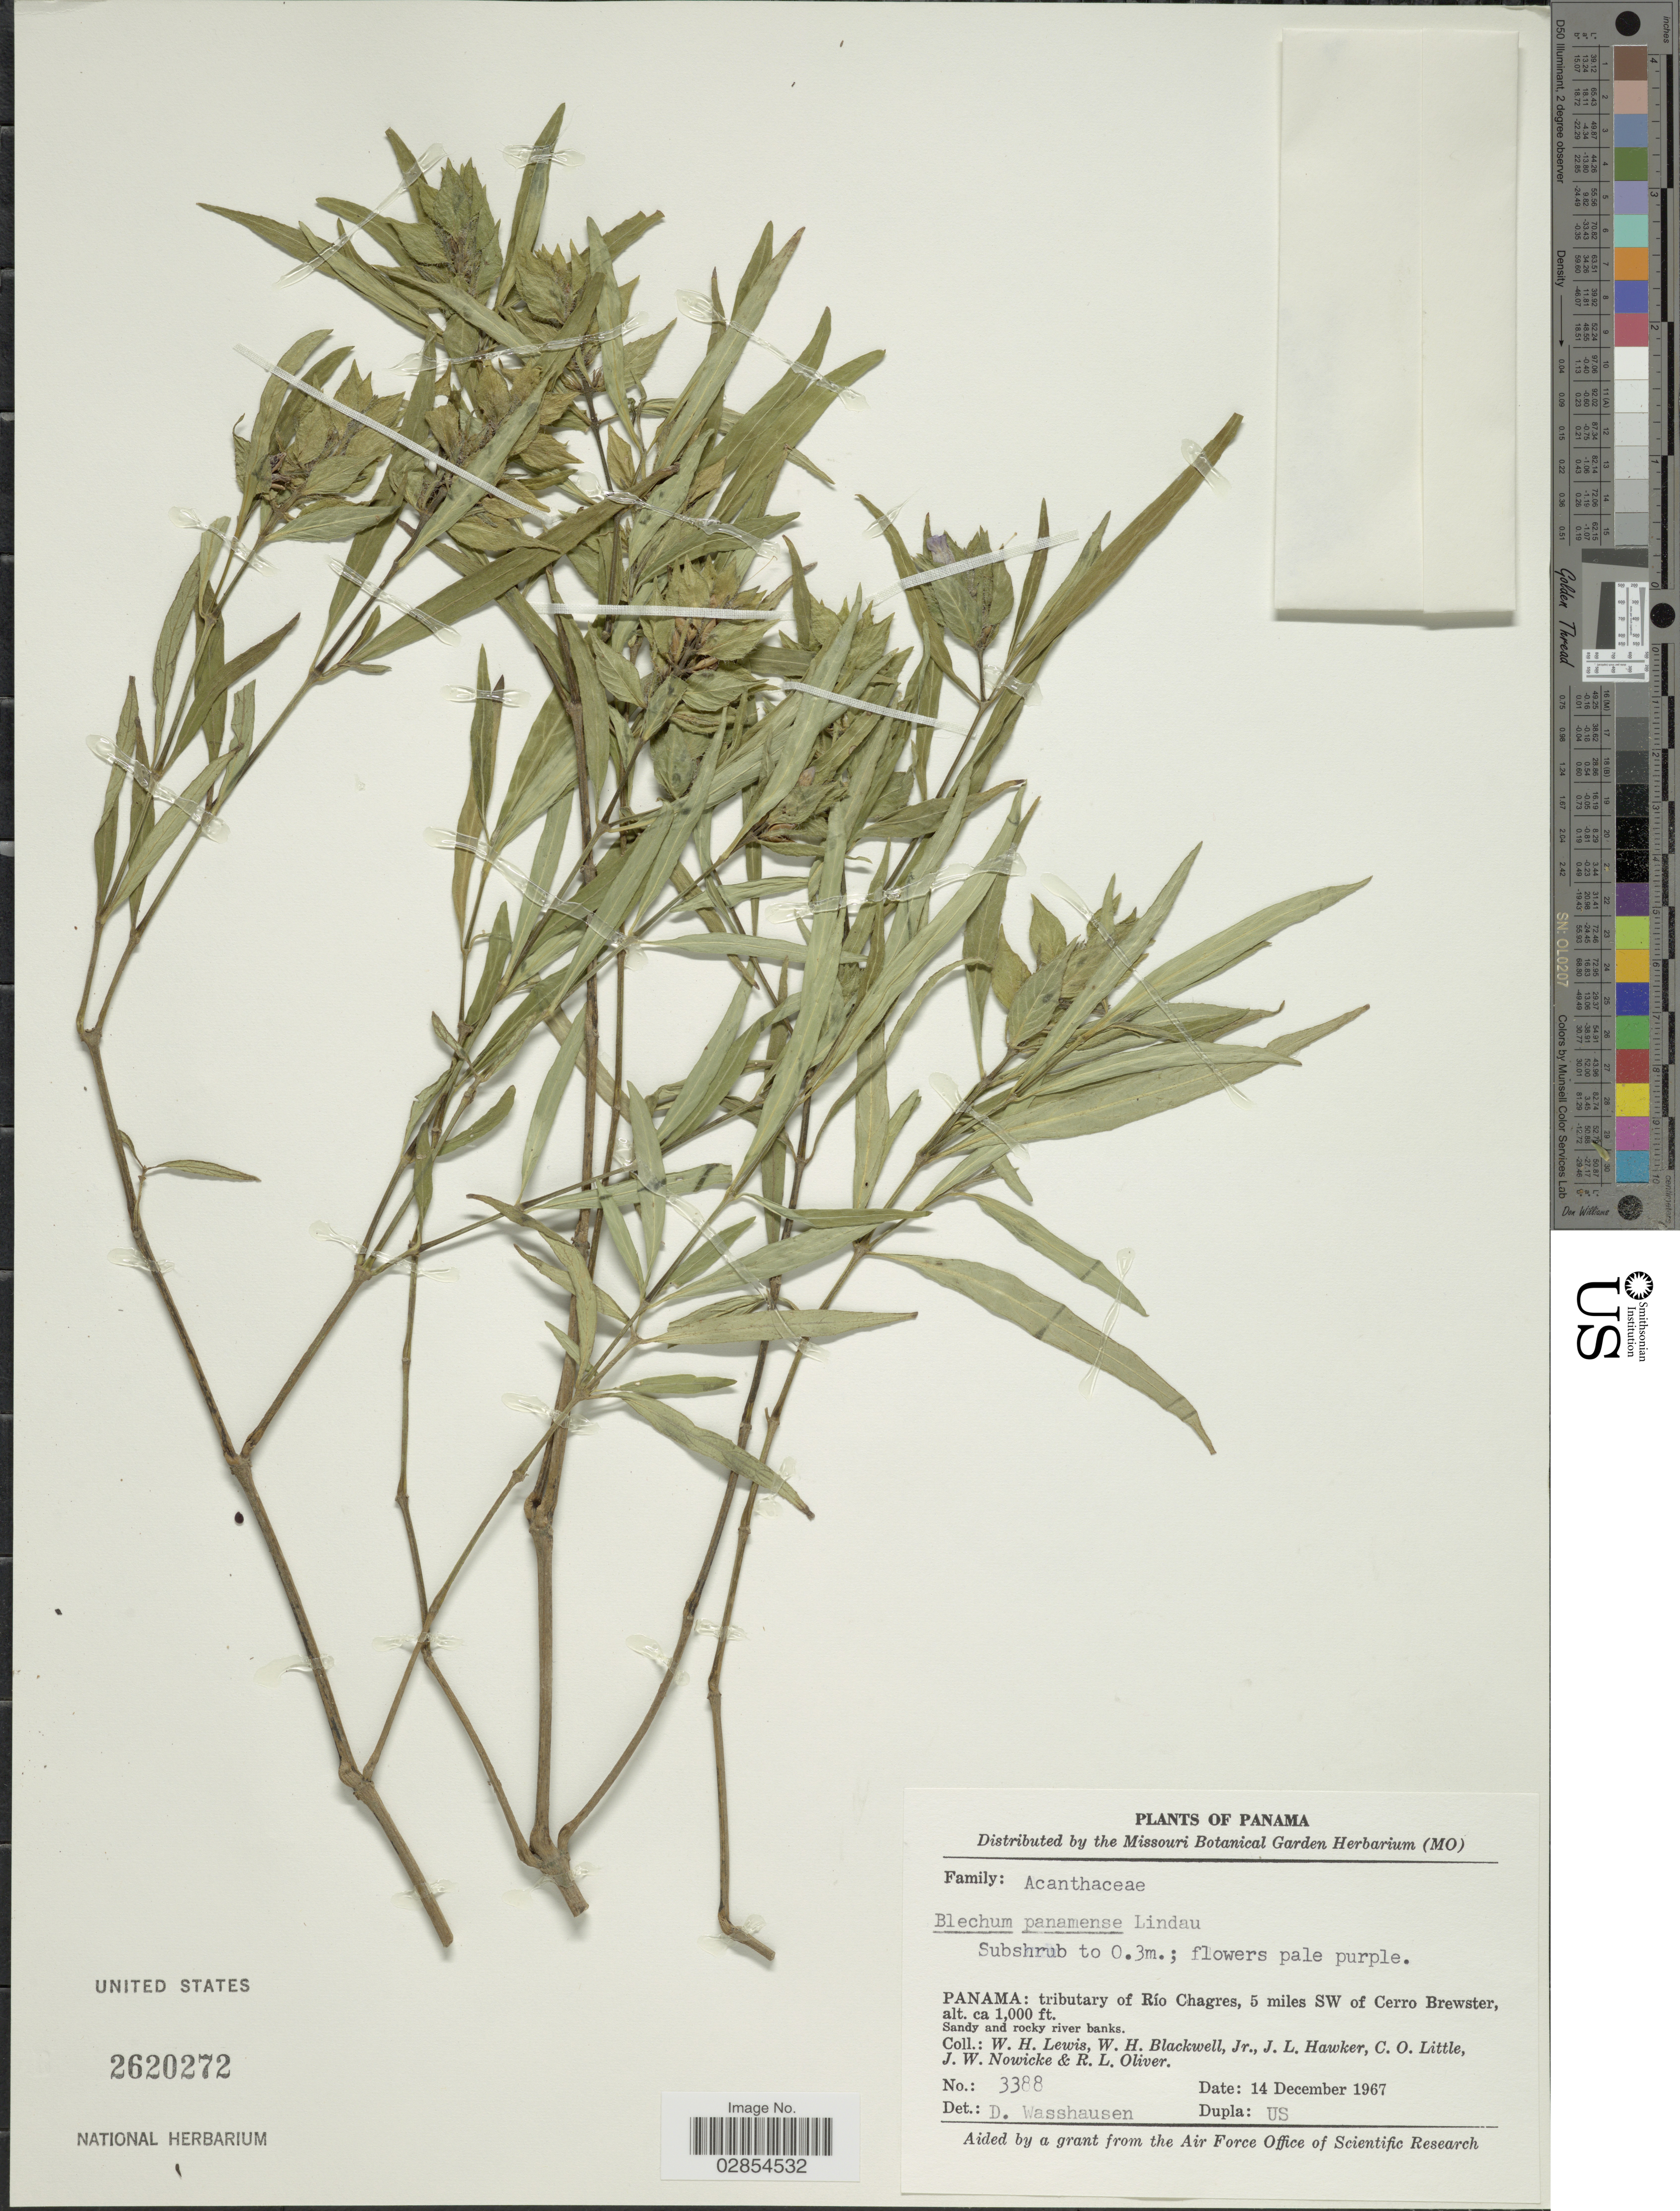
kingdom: Plantae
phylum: Tracheophyta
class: Magnoliopsida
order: Lamiales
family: Acanthaceae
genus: Blechum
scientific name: Blechum panamense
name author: Lindau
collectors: W. H. Lewis, W. H. Blackwell, J. L. Hawker, C. O. Little & et al.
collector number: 3388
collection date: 1967-12-14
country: Panama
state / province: Panamá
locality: Panama: tributary of Río Chagres, 5 miles SW of Cerro Brewster.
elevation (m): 305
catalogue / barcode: US 2620272